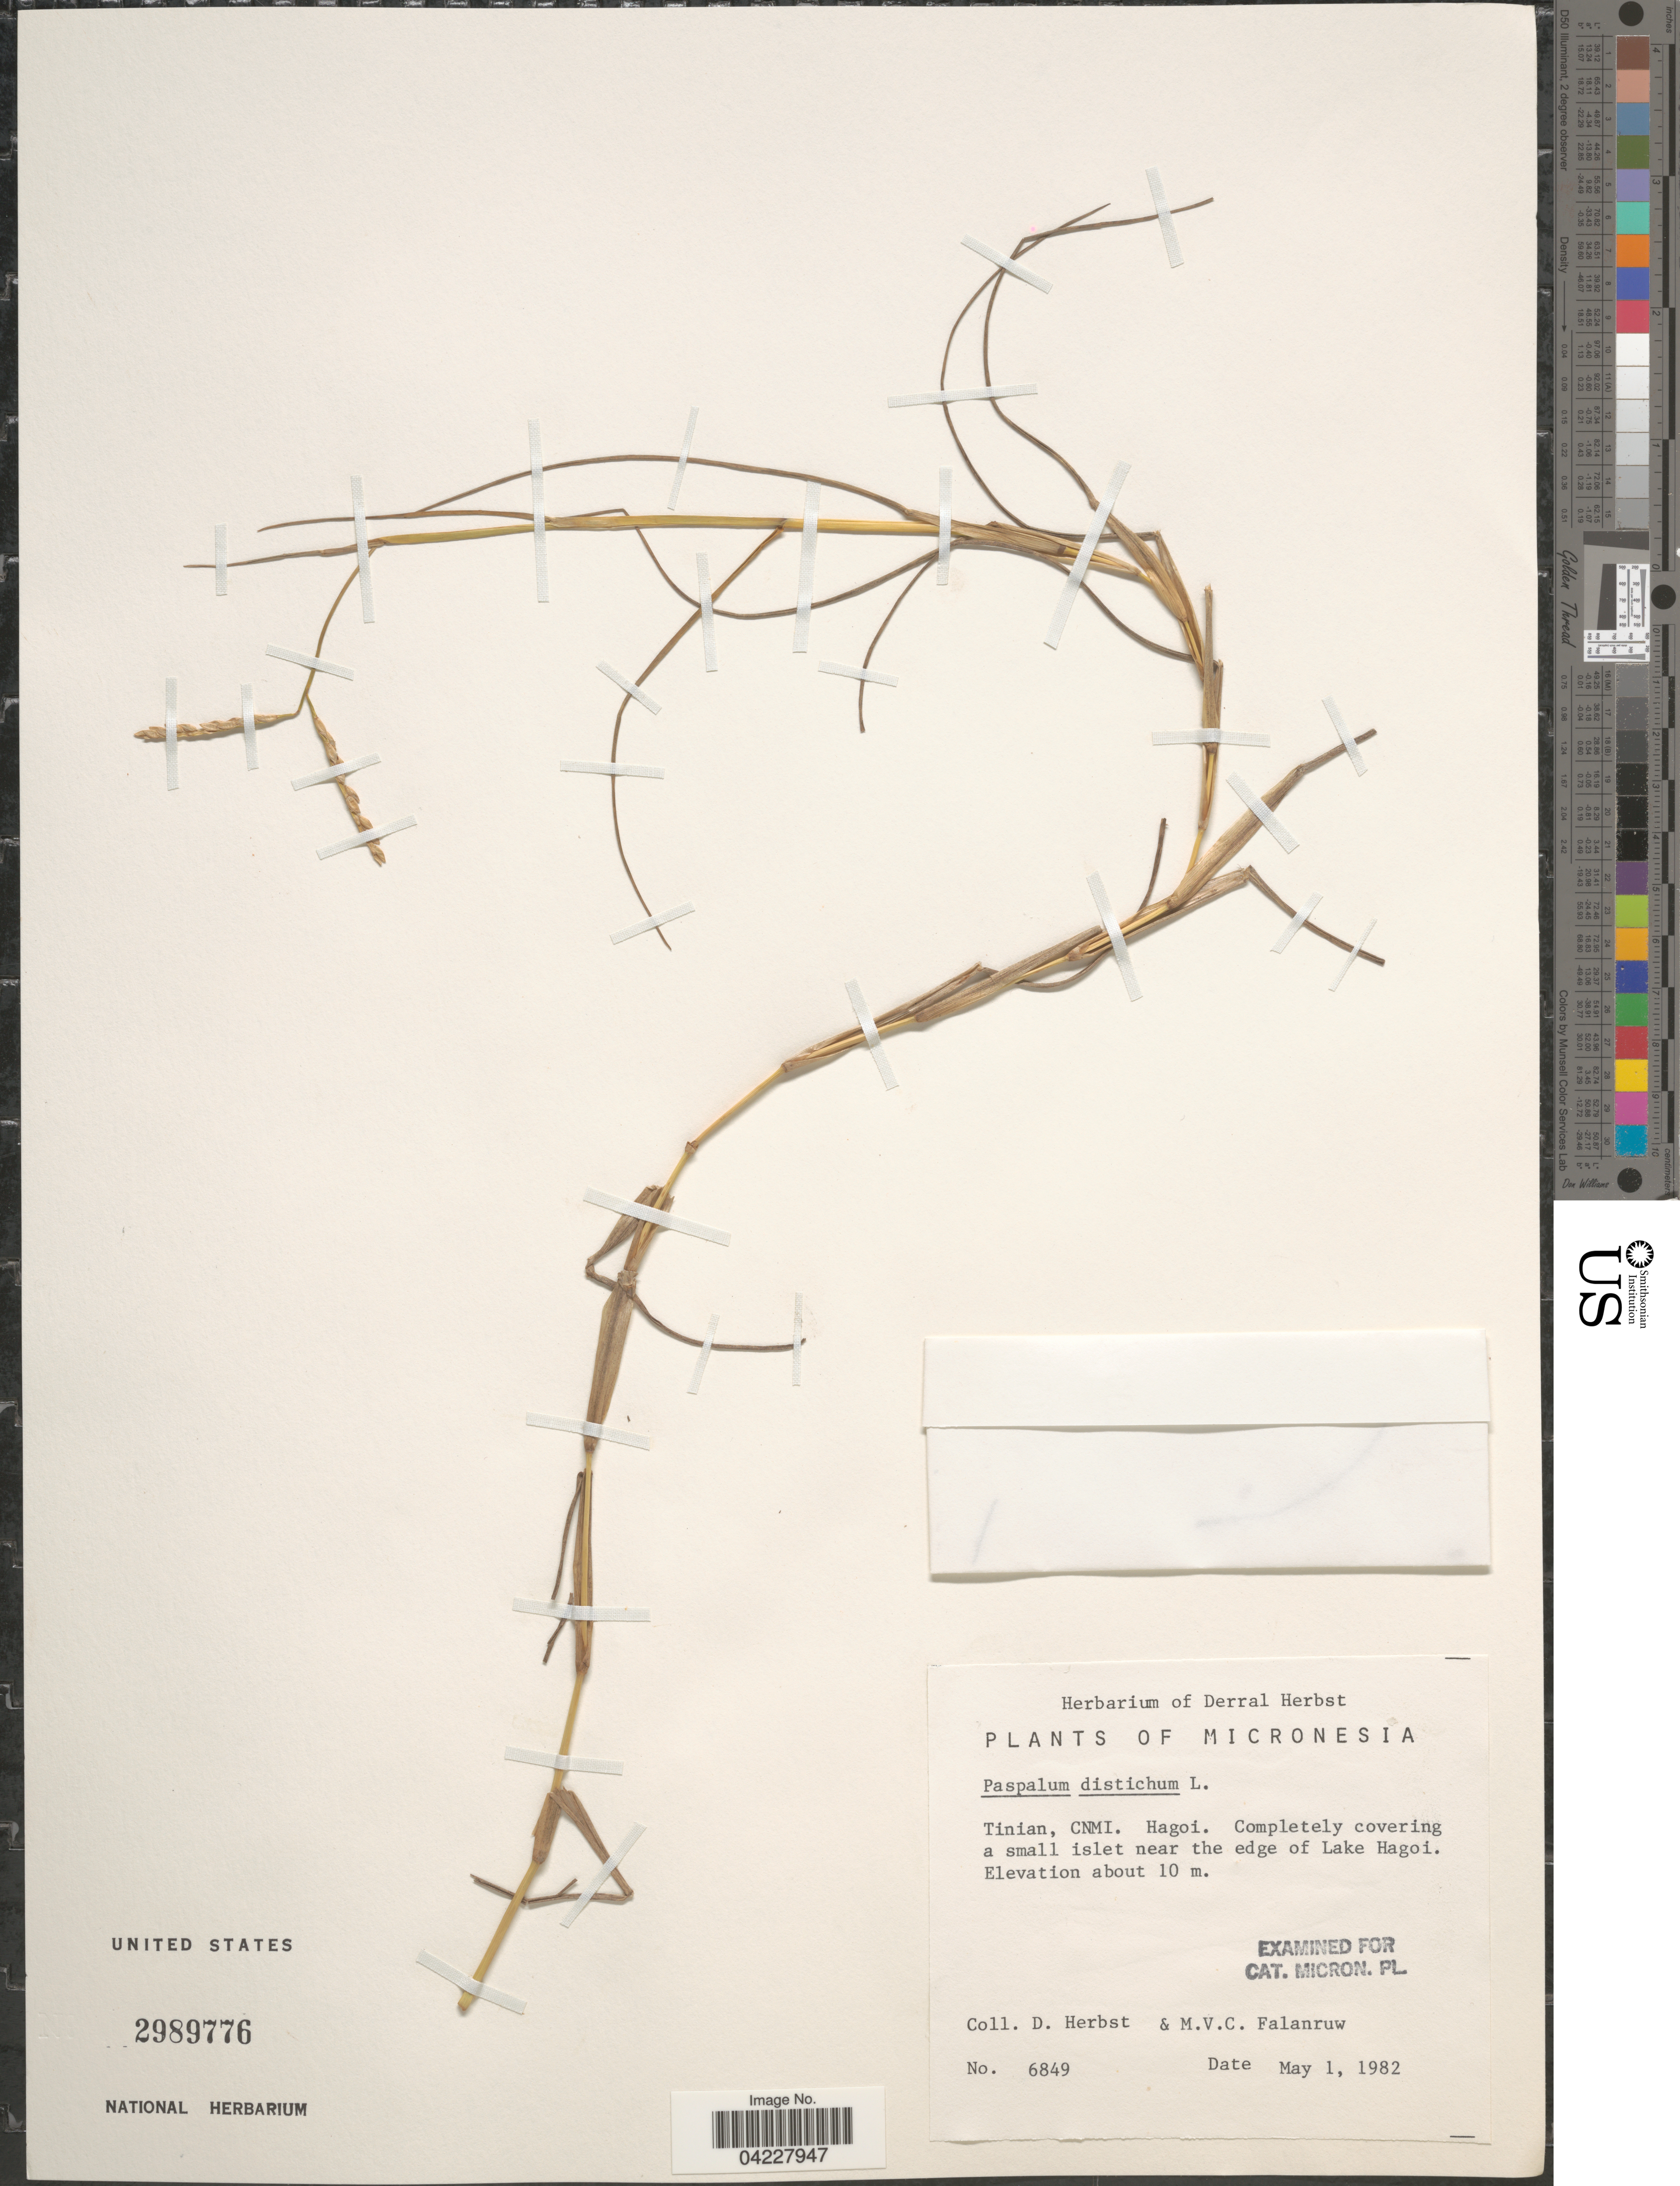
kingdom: Plantae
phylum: Tracheophyta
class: Liliopsida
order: Poales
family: Poaceae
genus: Paspalum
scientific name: Paspalum distichum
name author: L.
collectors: D. R. Herbst & M. V. Falanruw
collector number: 6849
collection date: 1982-05-01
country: Northern Mariana Islands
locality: Micronesia. Tinian, CNMI. Hagoi. Completely covering a small islet near the edge of Lake Hagoi.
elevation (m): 10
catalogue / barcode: US 2989776